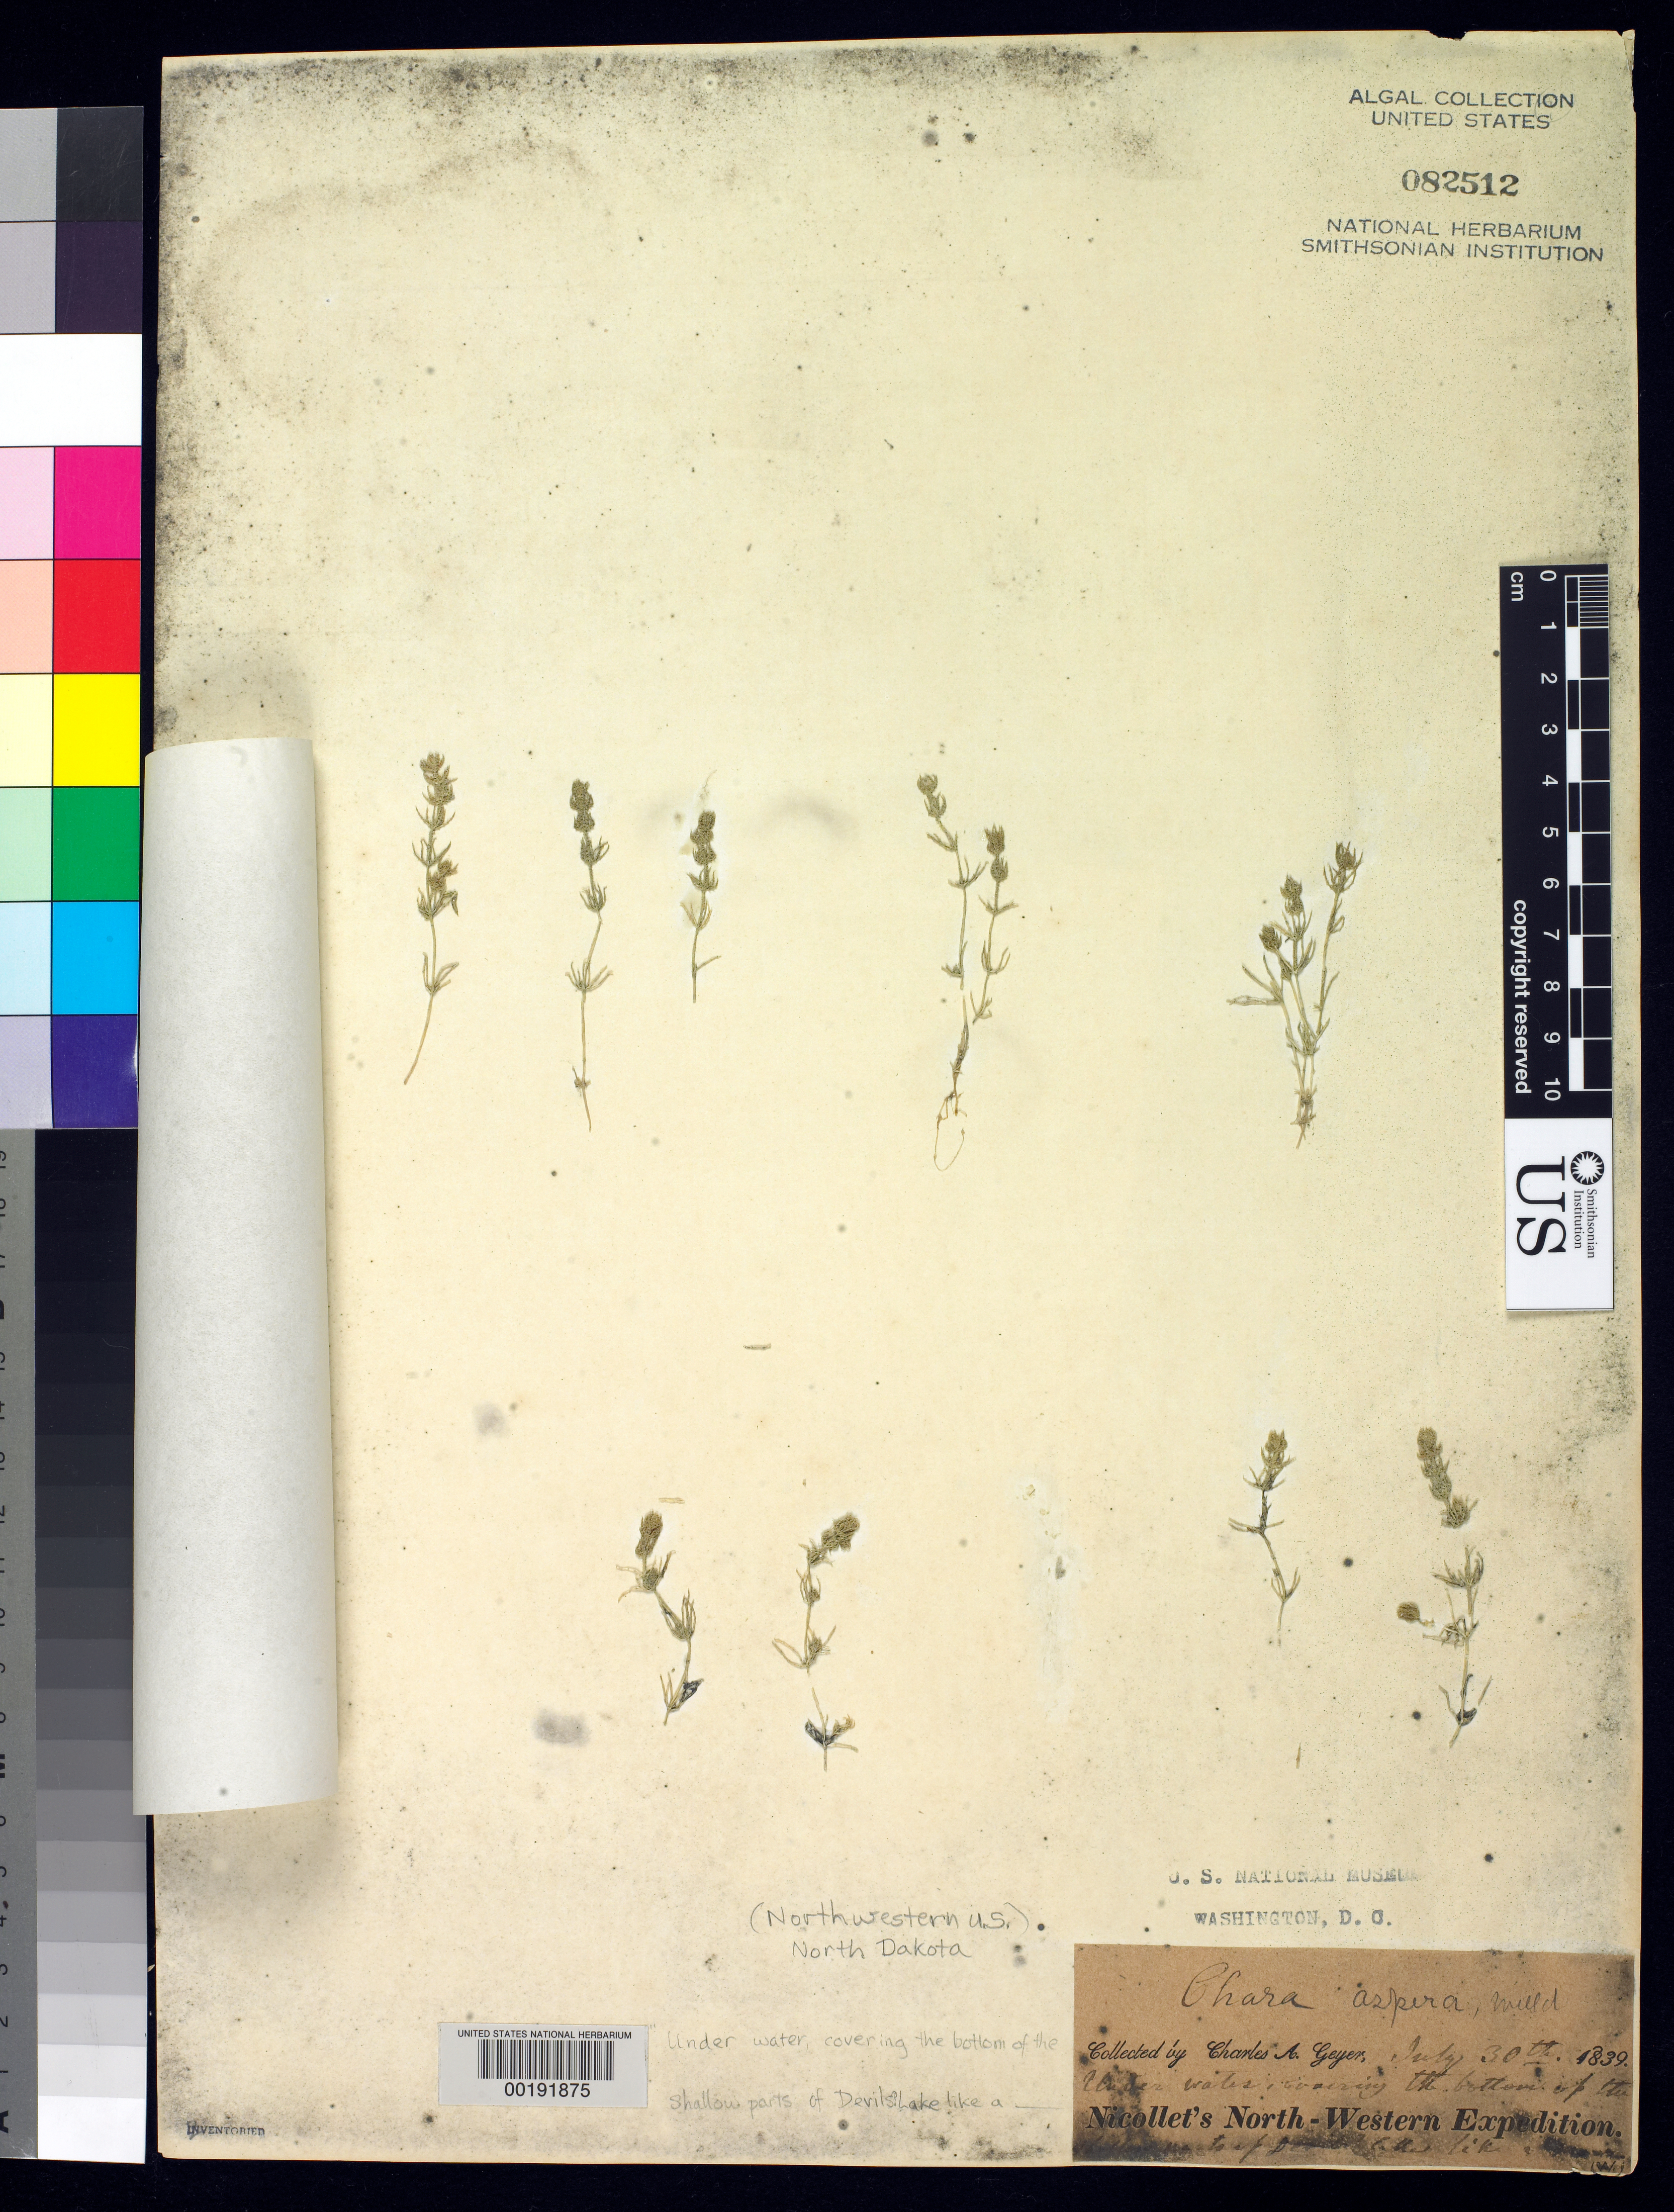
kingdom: Plantae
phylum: Charophyta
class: Charophyceae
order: Charales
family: Characeae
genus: Chara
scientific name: Chara aspera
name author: Willd.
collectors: C. A. Geyer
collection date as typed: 30 Jul 1839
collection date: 1839-07-30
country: United States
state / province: North Dakota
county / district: Ramsey County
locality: Devils Lake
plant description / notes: Nicollet's North-Western Expedition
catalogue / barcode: US 82512